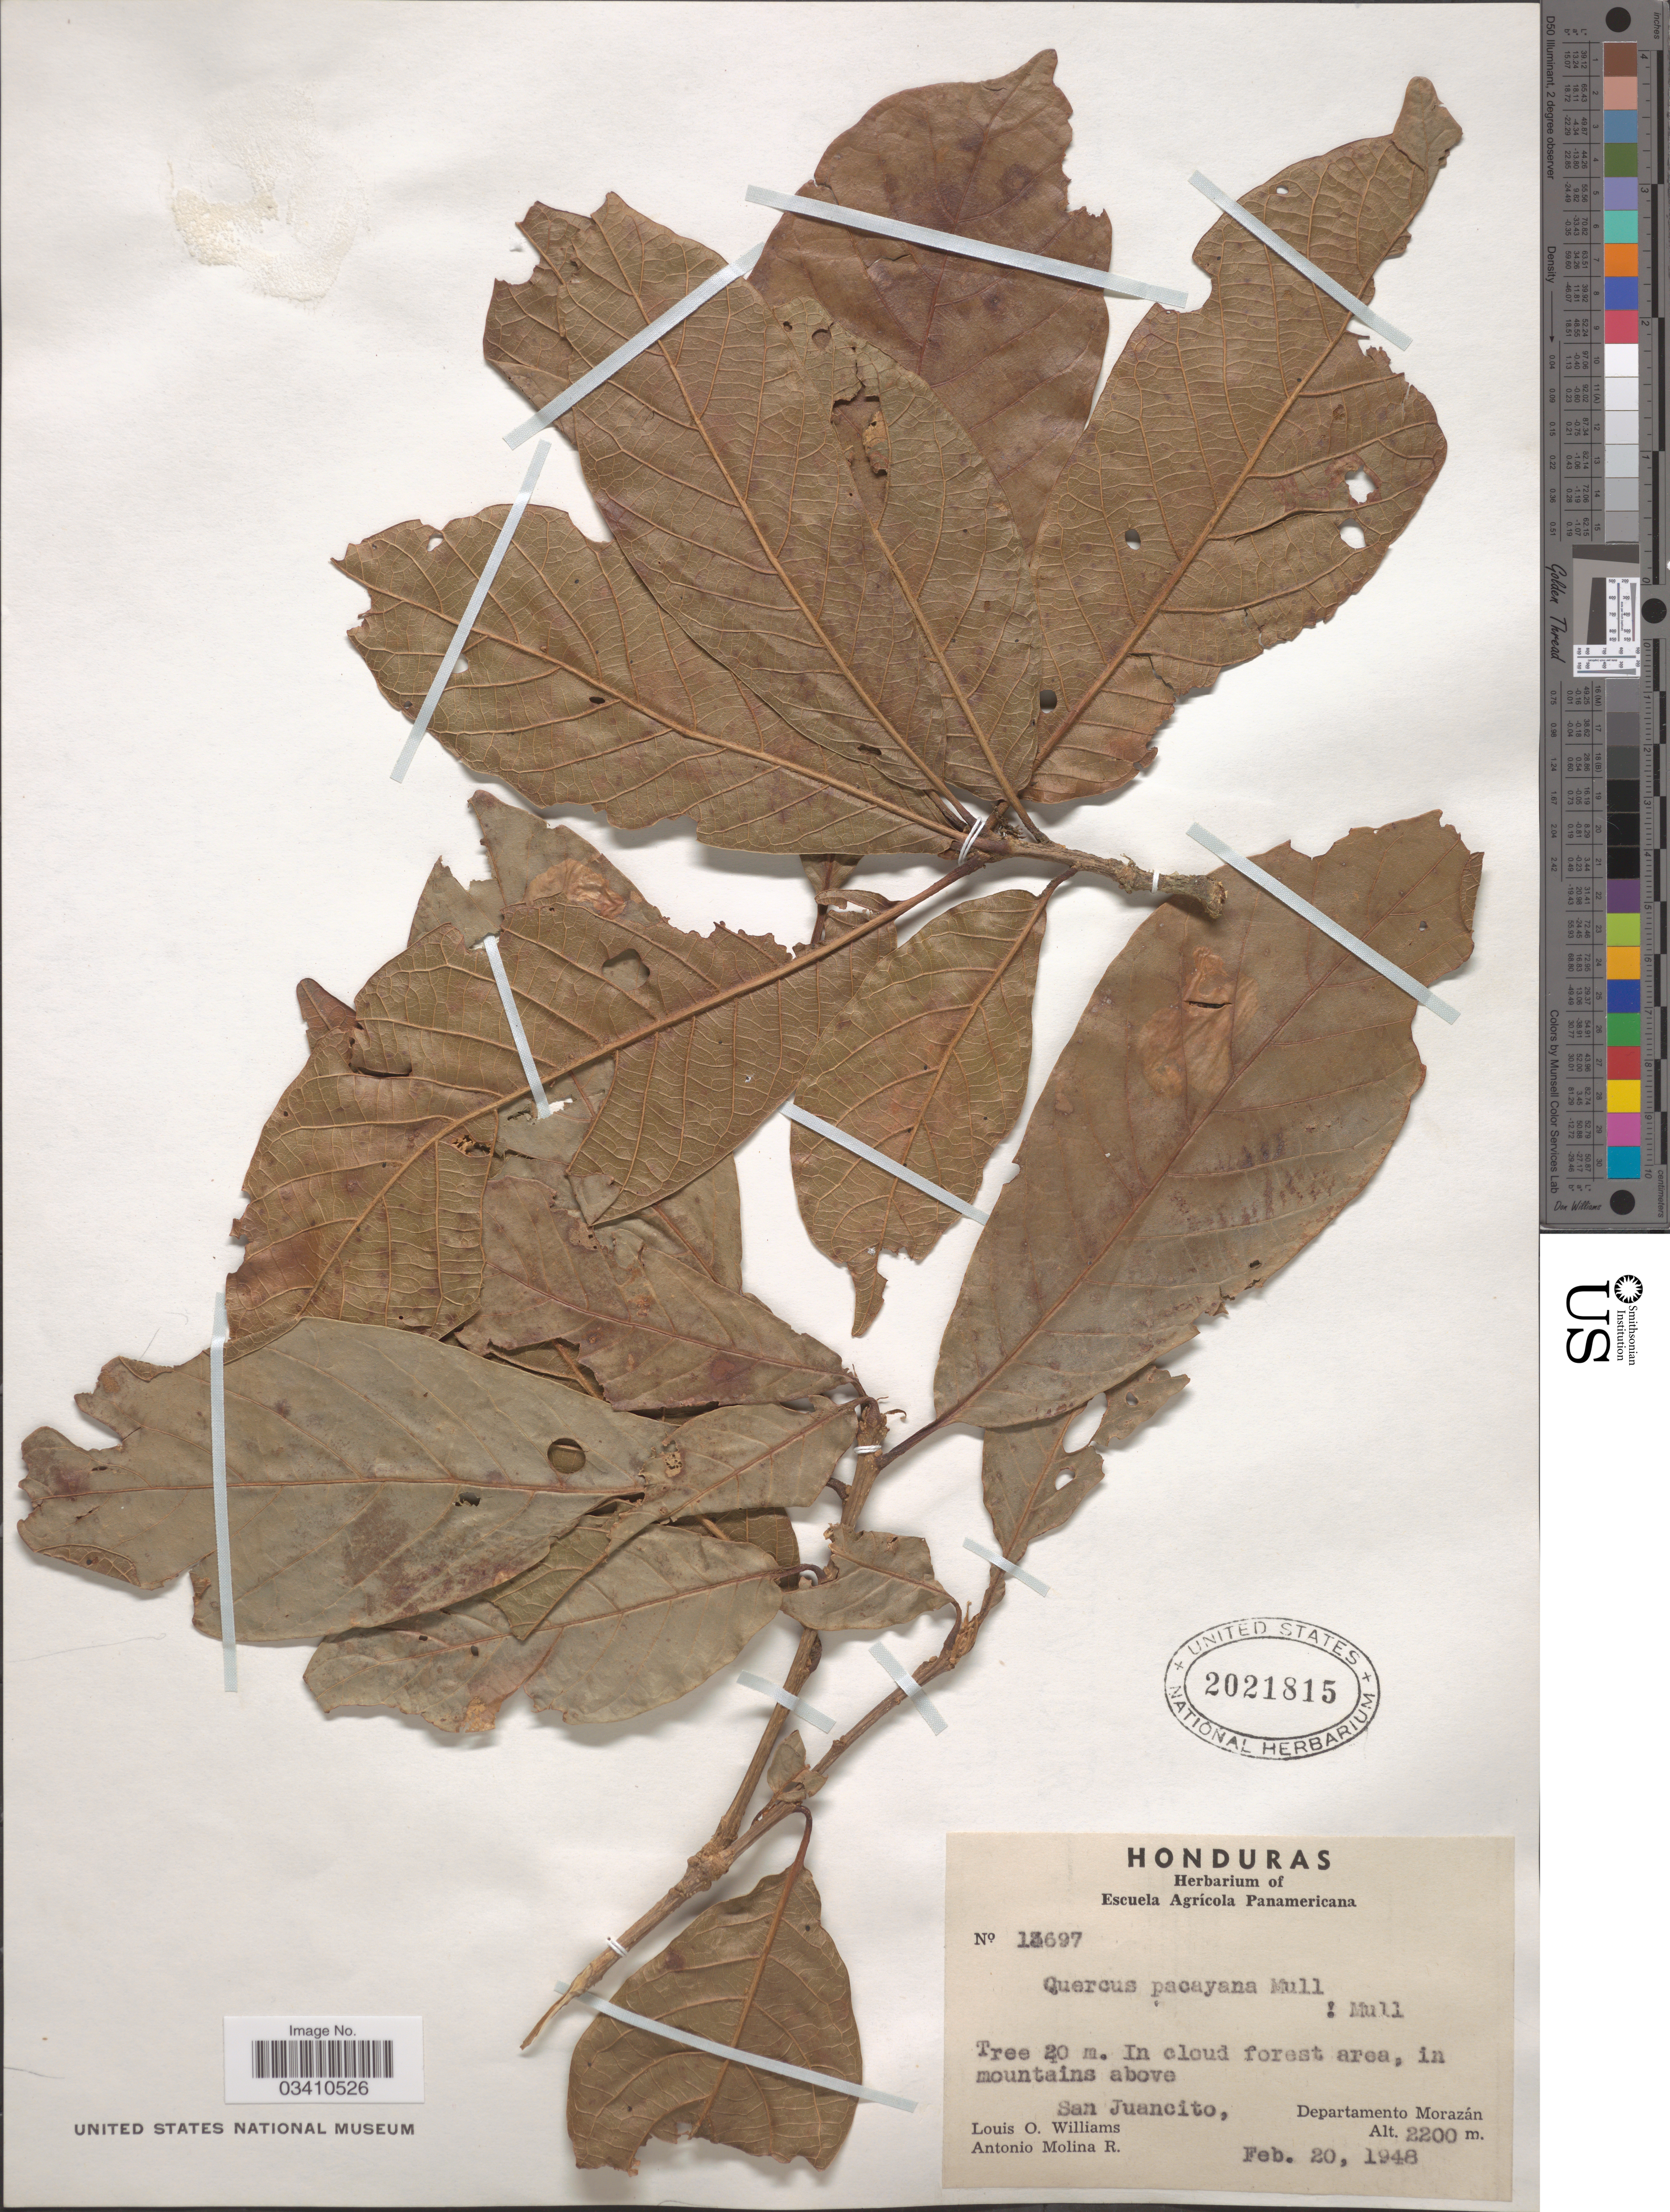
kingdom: Plantae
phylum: Tracheophyta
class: Magnoliopsida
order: Fagales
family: Fagaceae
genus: Quercus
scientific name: Quercus pacayana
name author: C.H. Müll.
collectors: L. O. Williams & A. Molina R.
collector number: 13697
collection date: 1948-02-20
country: Honduras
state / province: Fco. Morazán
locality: In mountains above San Juancito, Departamento Morazán.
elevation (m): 2200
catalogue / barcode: US 2021815